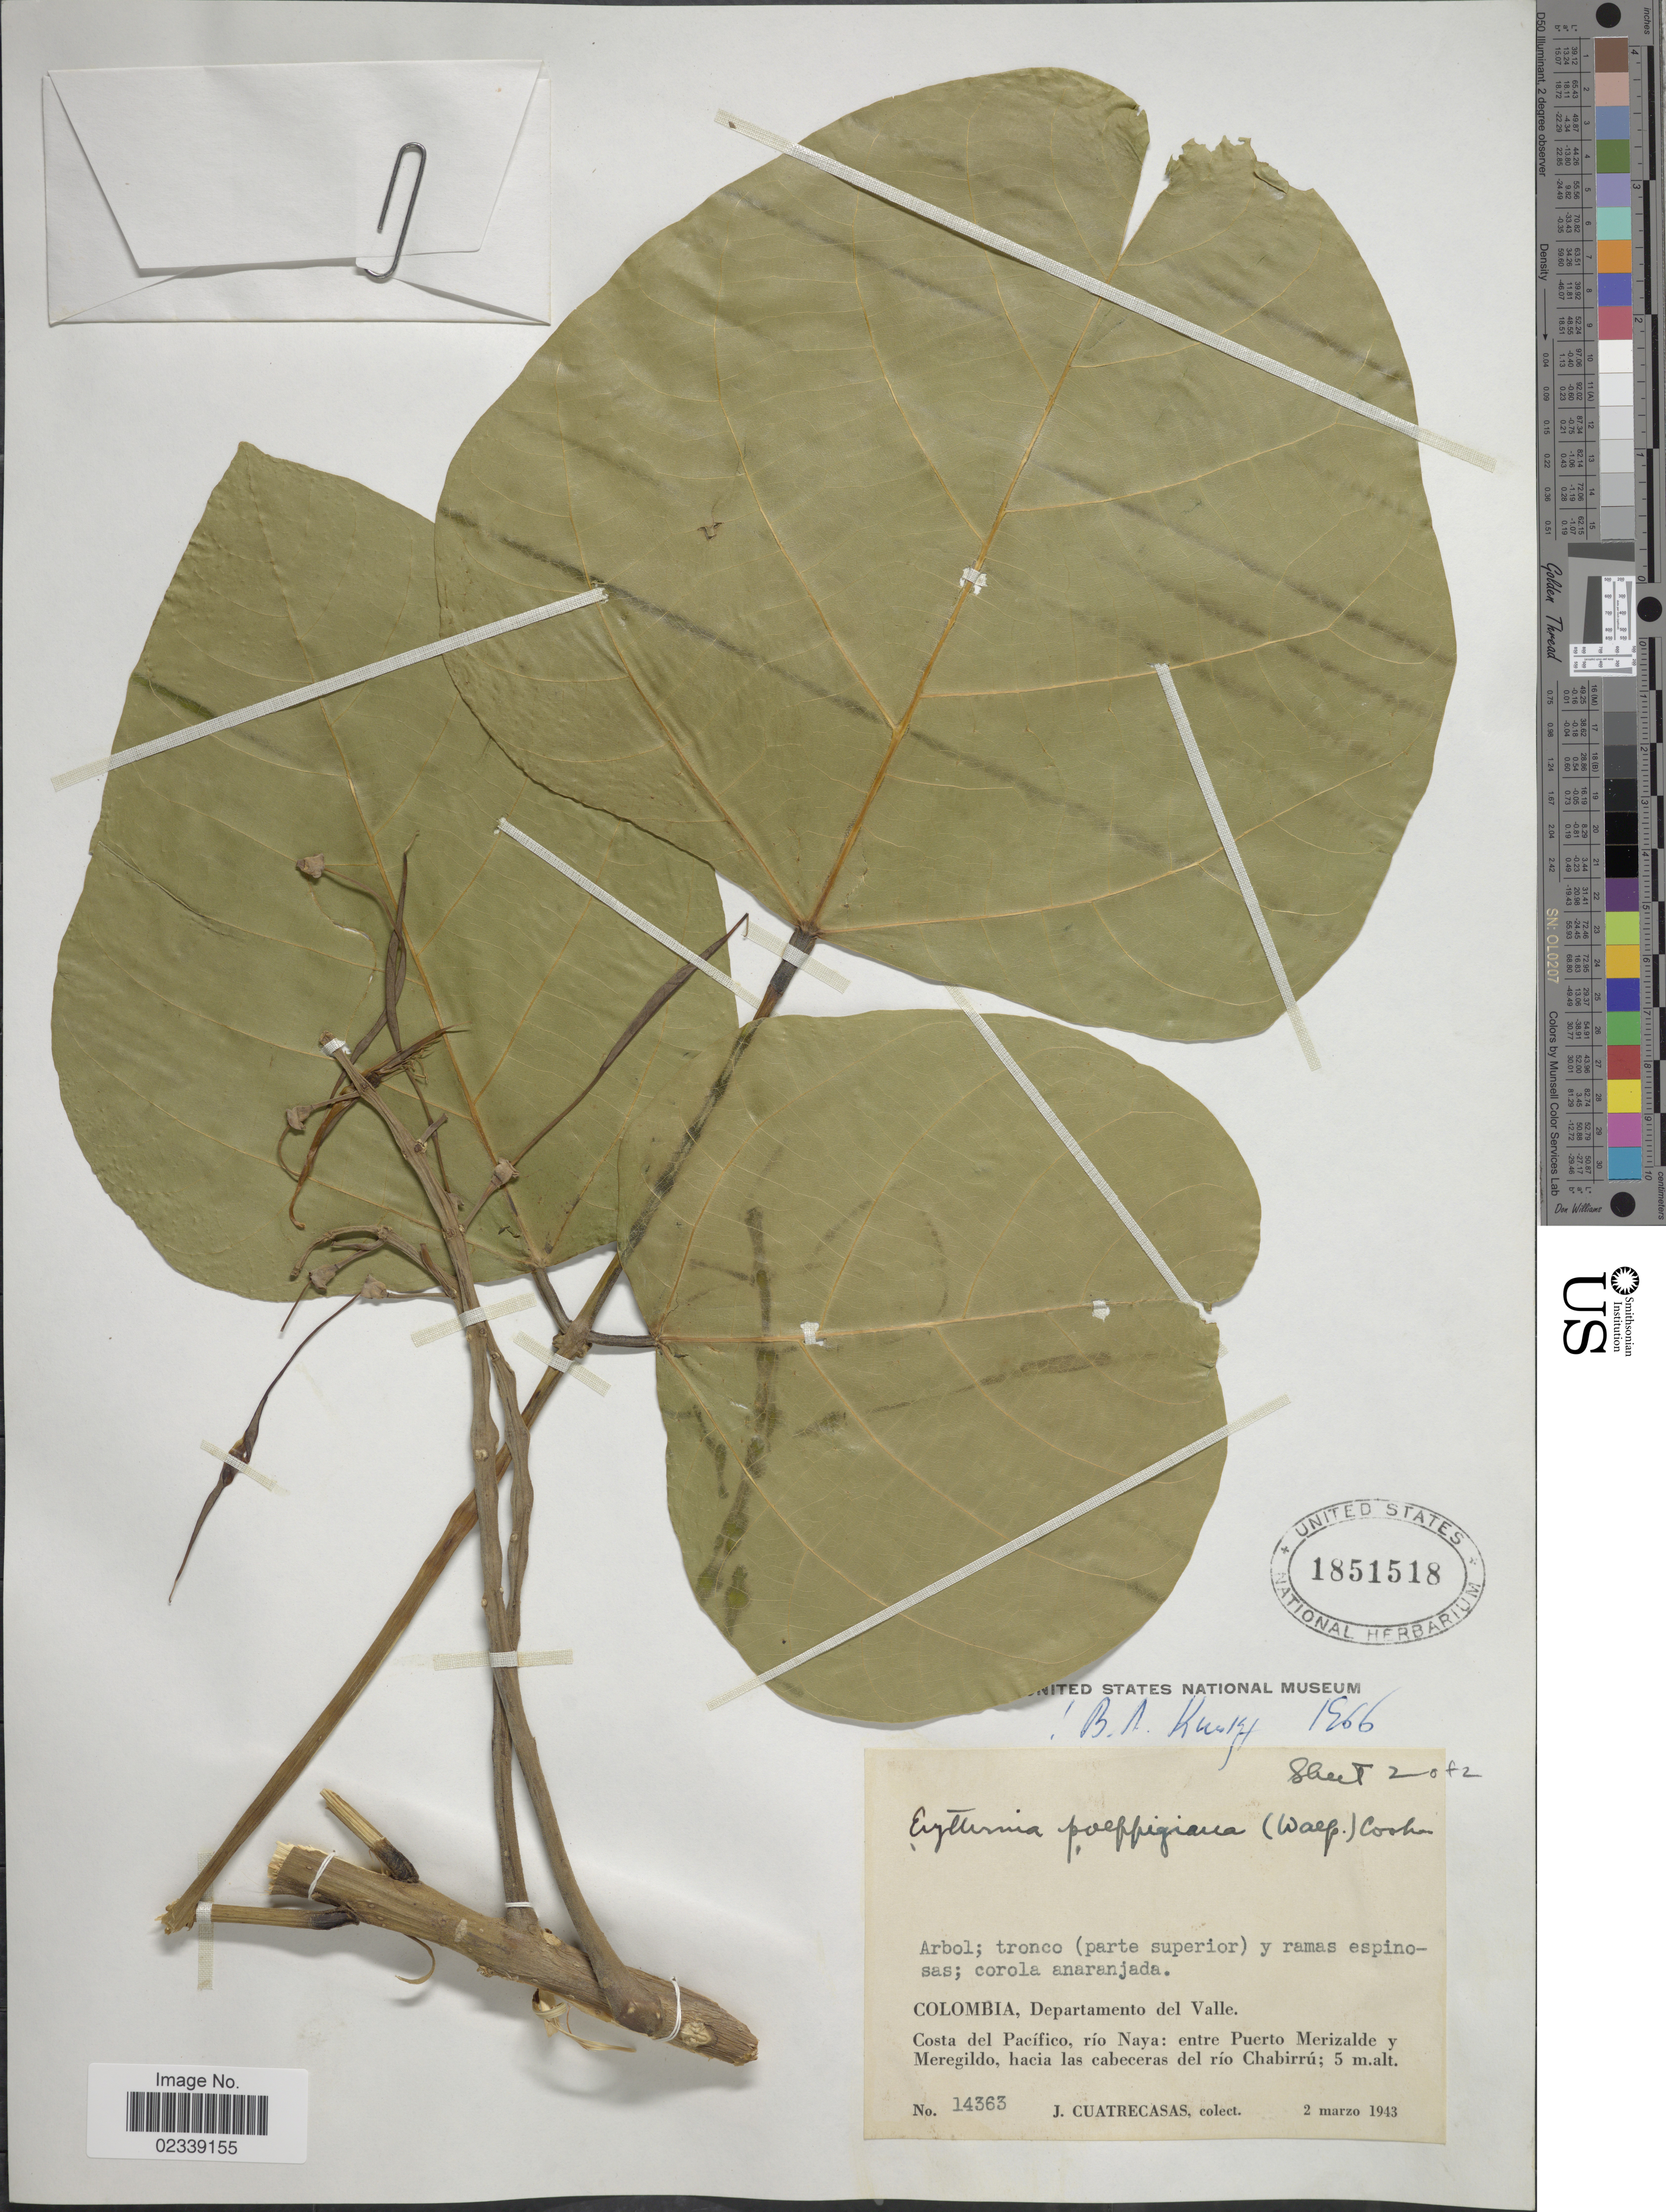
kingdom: Plantae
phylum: Tracheophyta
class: Magnoliopsida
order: Fabales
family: Fabaceae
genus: Erythrina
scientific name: Erythrina poeppigiana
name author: (Walp.) O.F. Cook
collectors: J. Cuatrecasas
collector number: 14363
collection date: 1943-03-02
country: Colombia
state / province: Valle del Cauca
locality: Departamento del Valle, Costa del Pacifico, Rio Naya, entre Puerto Merizalde y Meregildo, hacia las cabecerras del Rio Chabirru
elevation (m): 5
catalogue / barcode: US 1851518